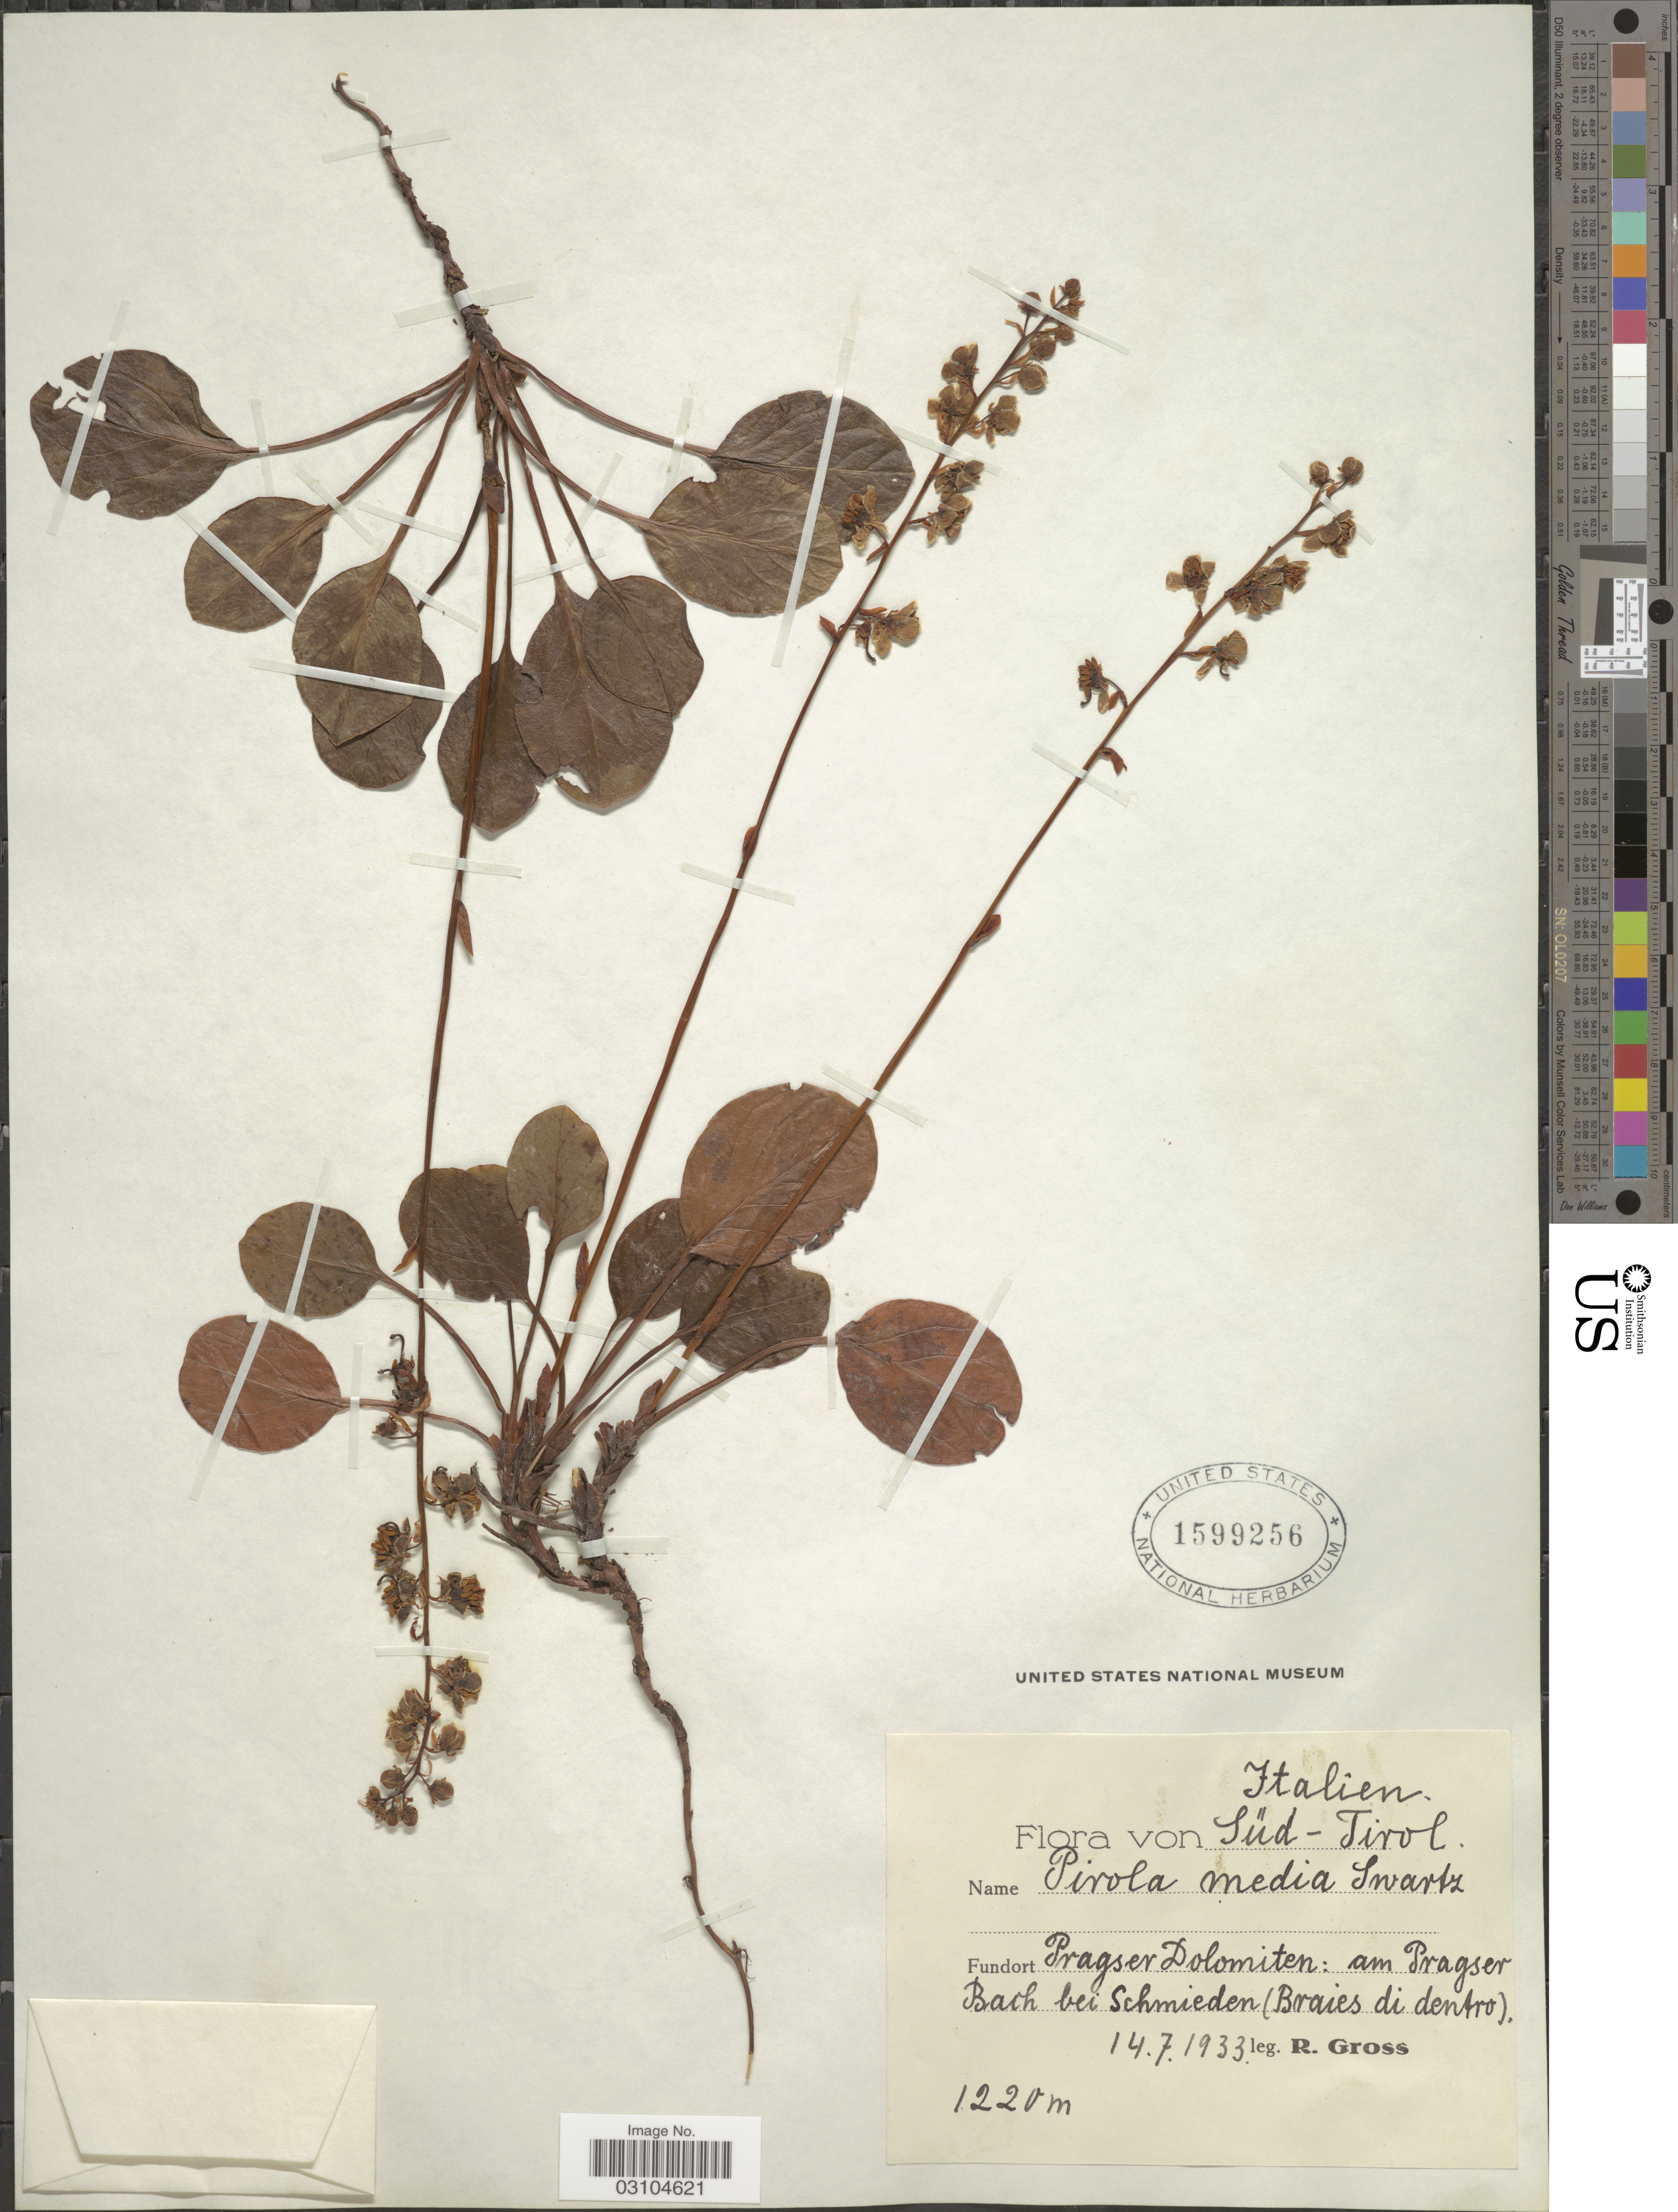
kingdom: Plantae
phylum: Tracheophyta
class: Magnoliopsida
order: Ericales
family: Ericaceae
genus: Pyrola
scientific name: Pyrola media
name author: Sw.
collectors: R. Gross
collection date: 1933-07-14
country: Italy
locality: Süd-Tirol. Pragser Dolomiten: am Pragser Bach bei Schmieden (Braies di dentro).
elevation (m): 1220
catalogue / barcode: US 1599256